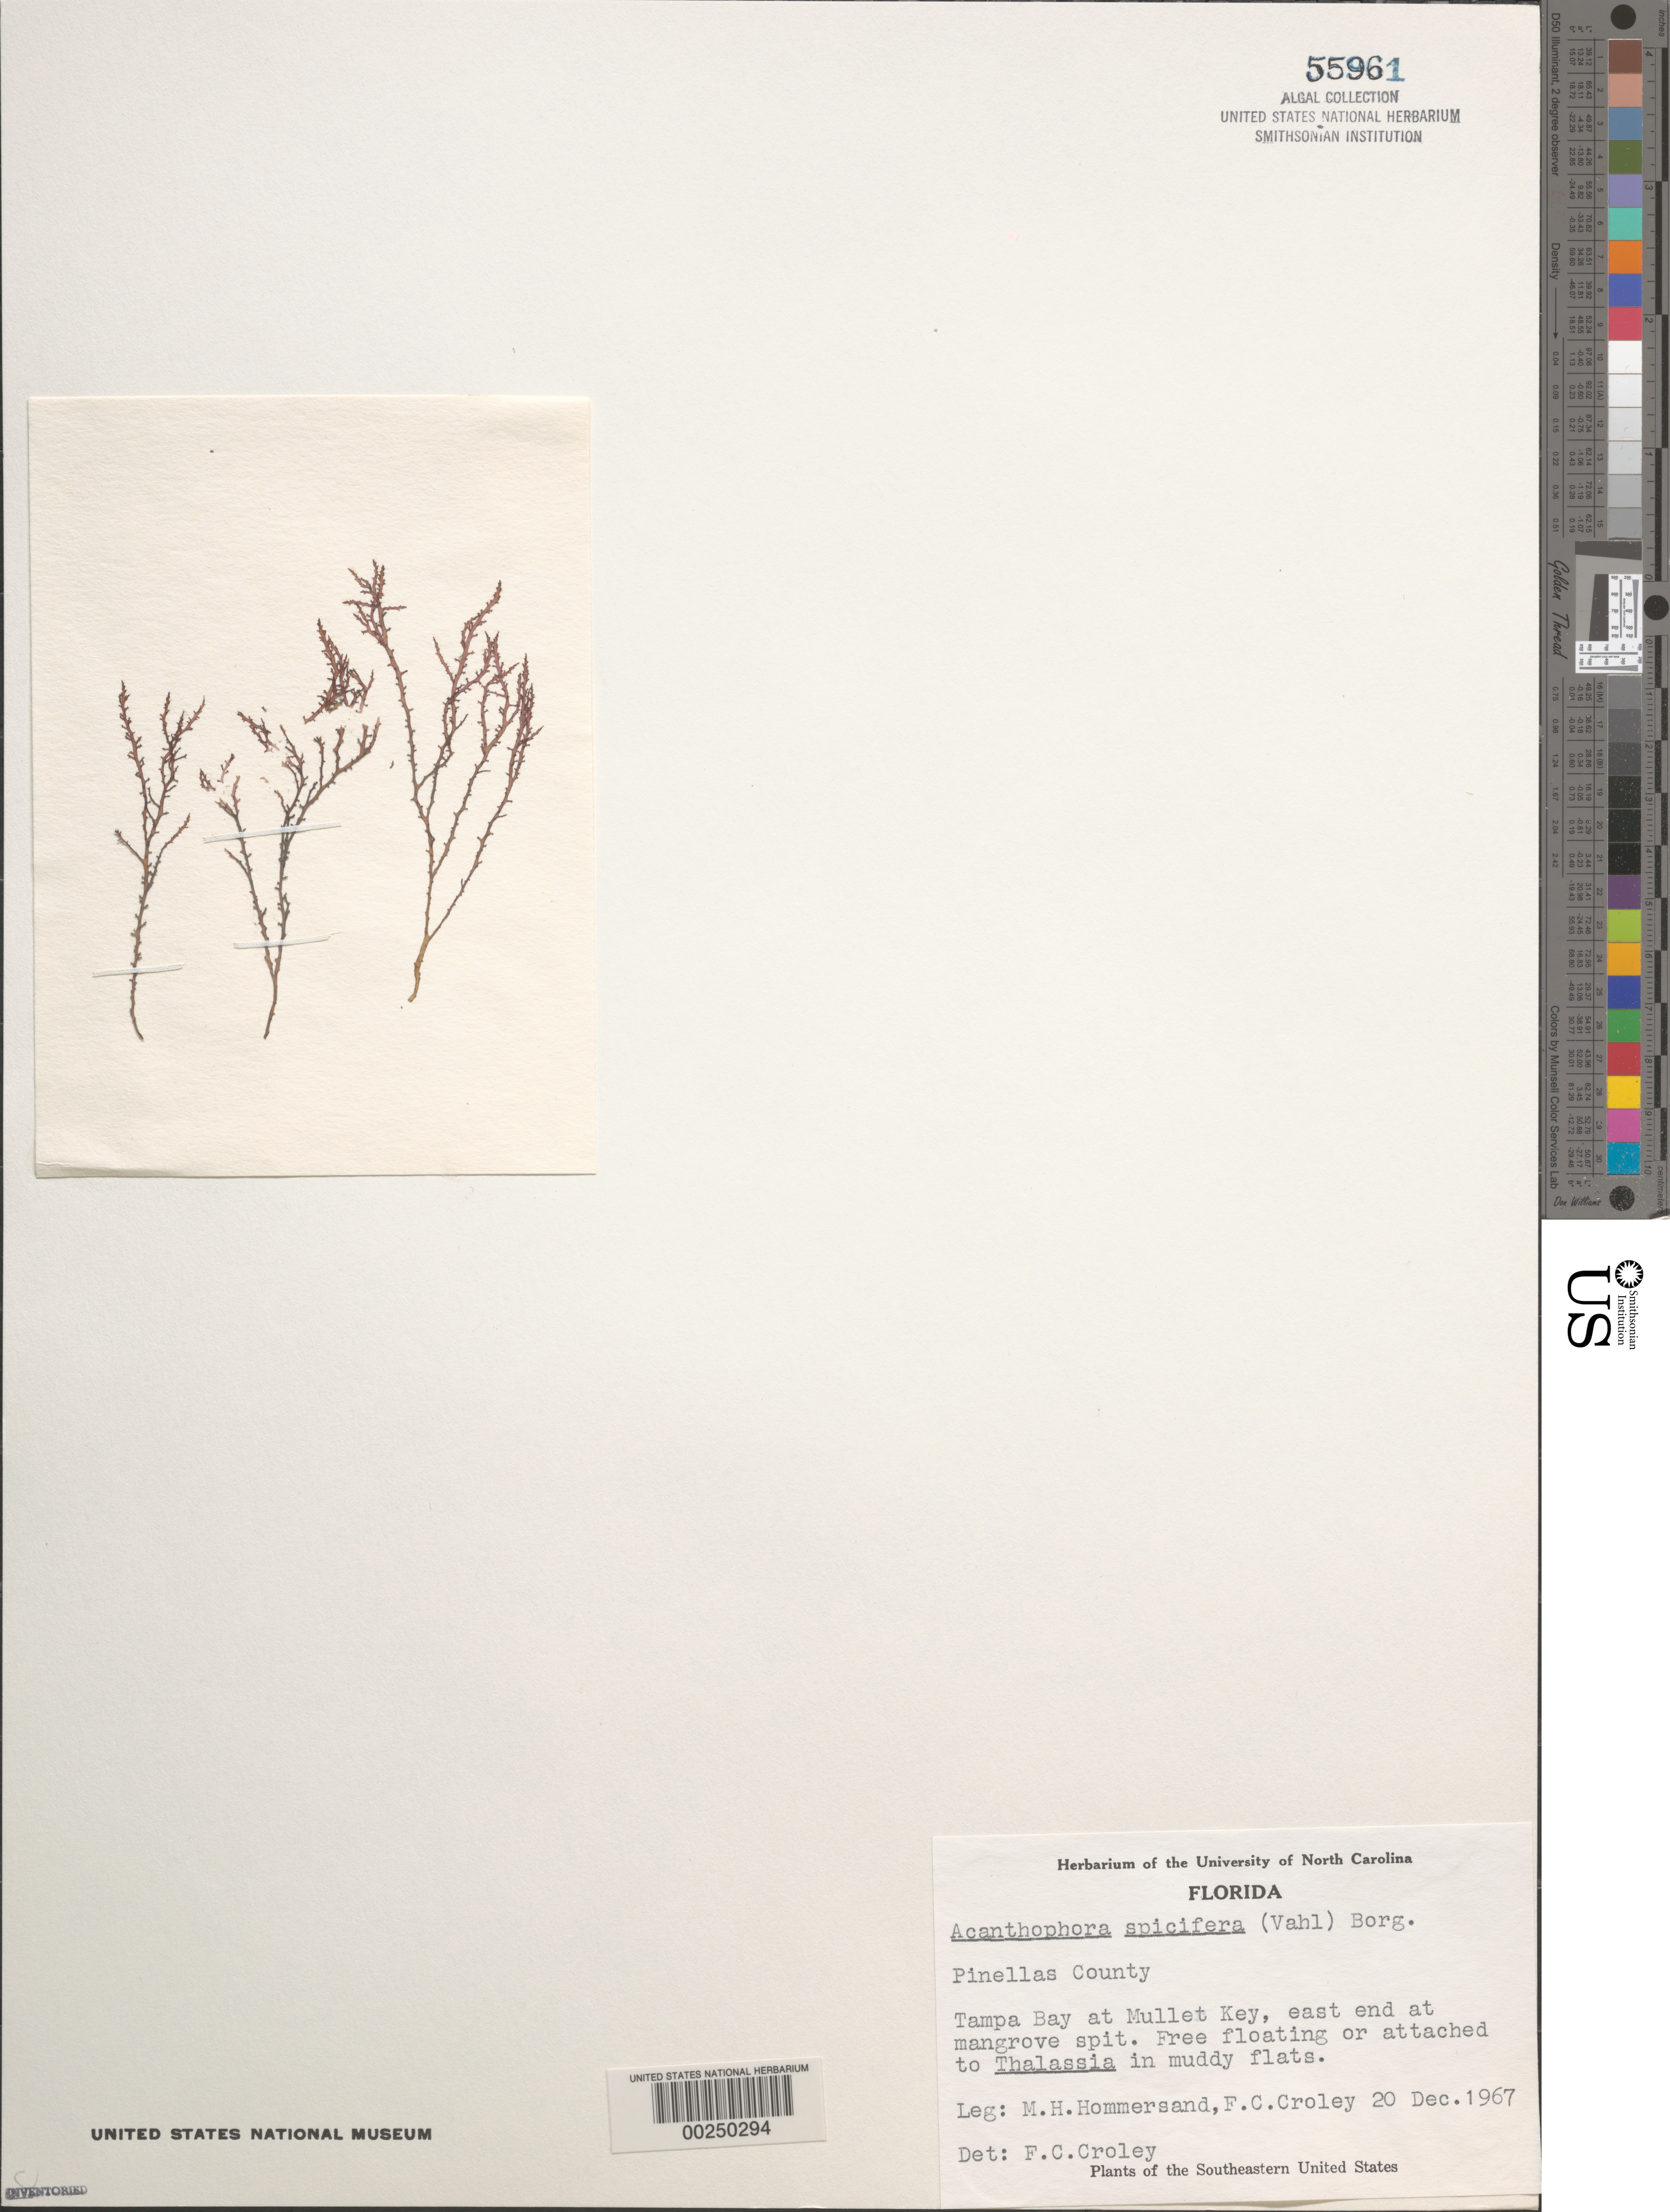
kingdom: Plantae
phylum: Rhodophyta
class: Florideophyceae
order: Ceramiales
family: Rhodomelaceae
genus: Acanthophora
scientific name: Acanthophora spicifera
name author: (Vahl) Børgesen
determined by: Croley, F. C.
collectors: M. H. Hommersand & F. C. Croley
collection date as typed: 20 Dec 1967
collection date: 1967-12-20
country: United States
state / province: Florida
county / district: Pinellas County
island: Mullet Key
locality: Tampa Bay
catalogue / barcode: US 55961